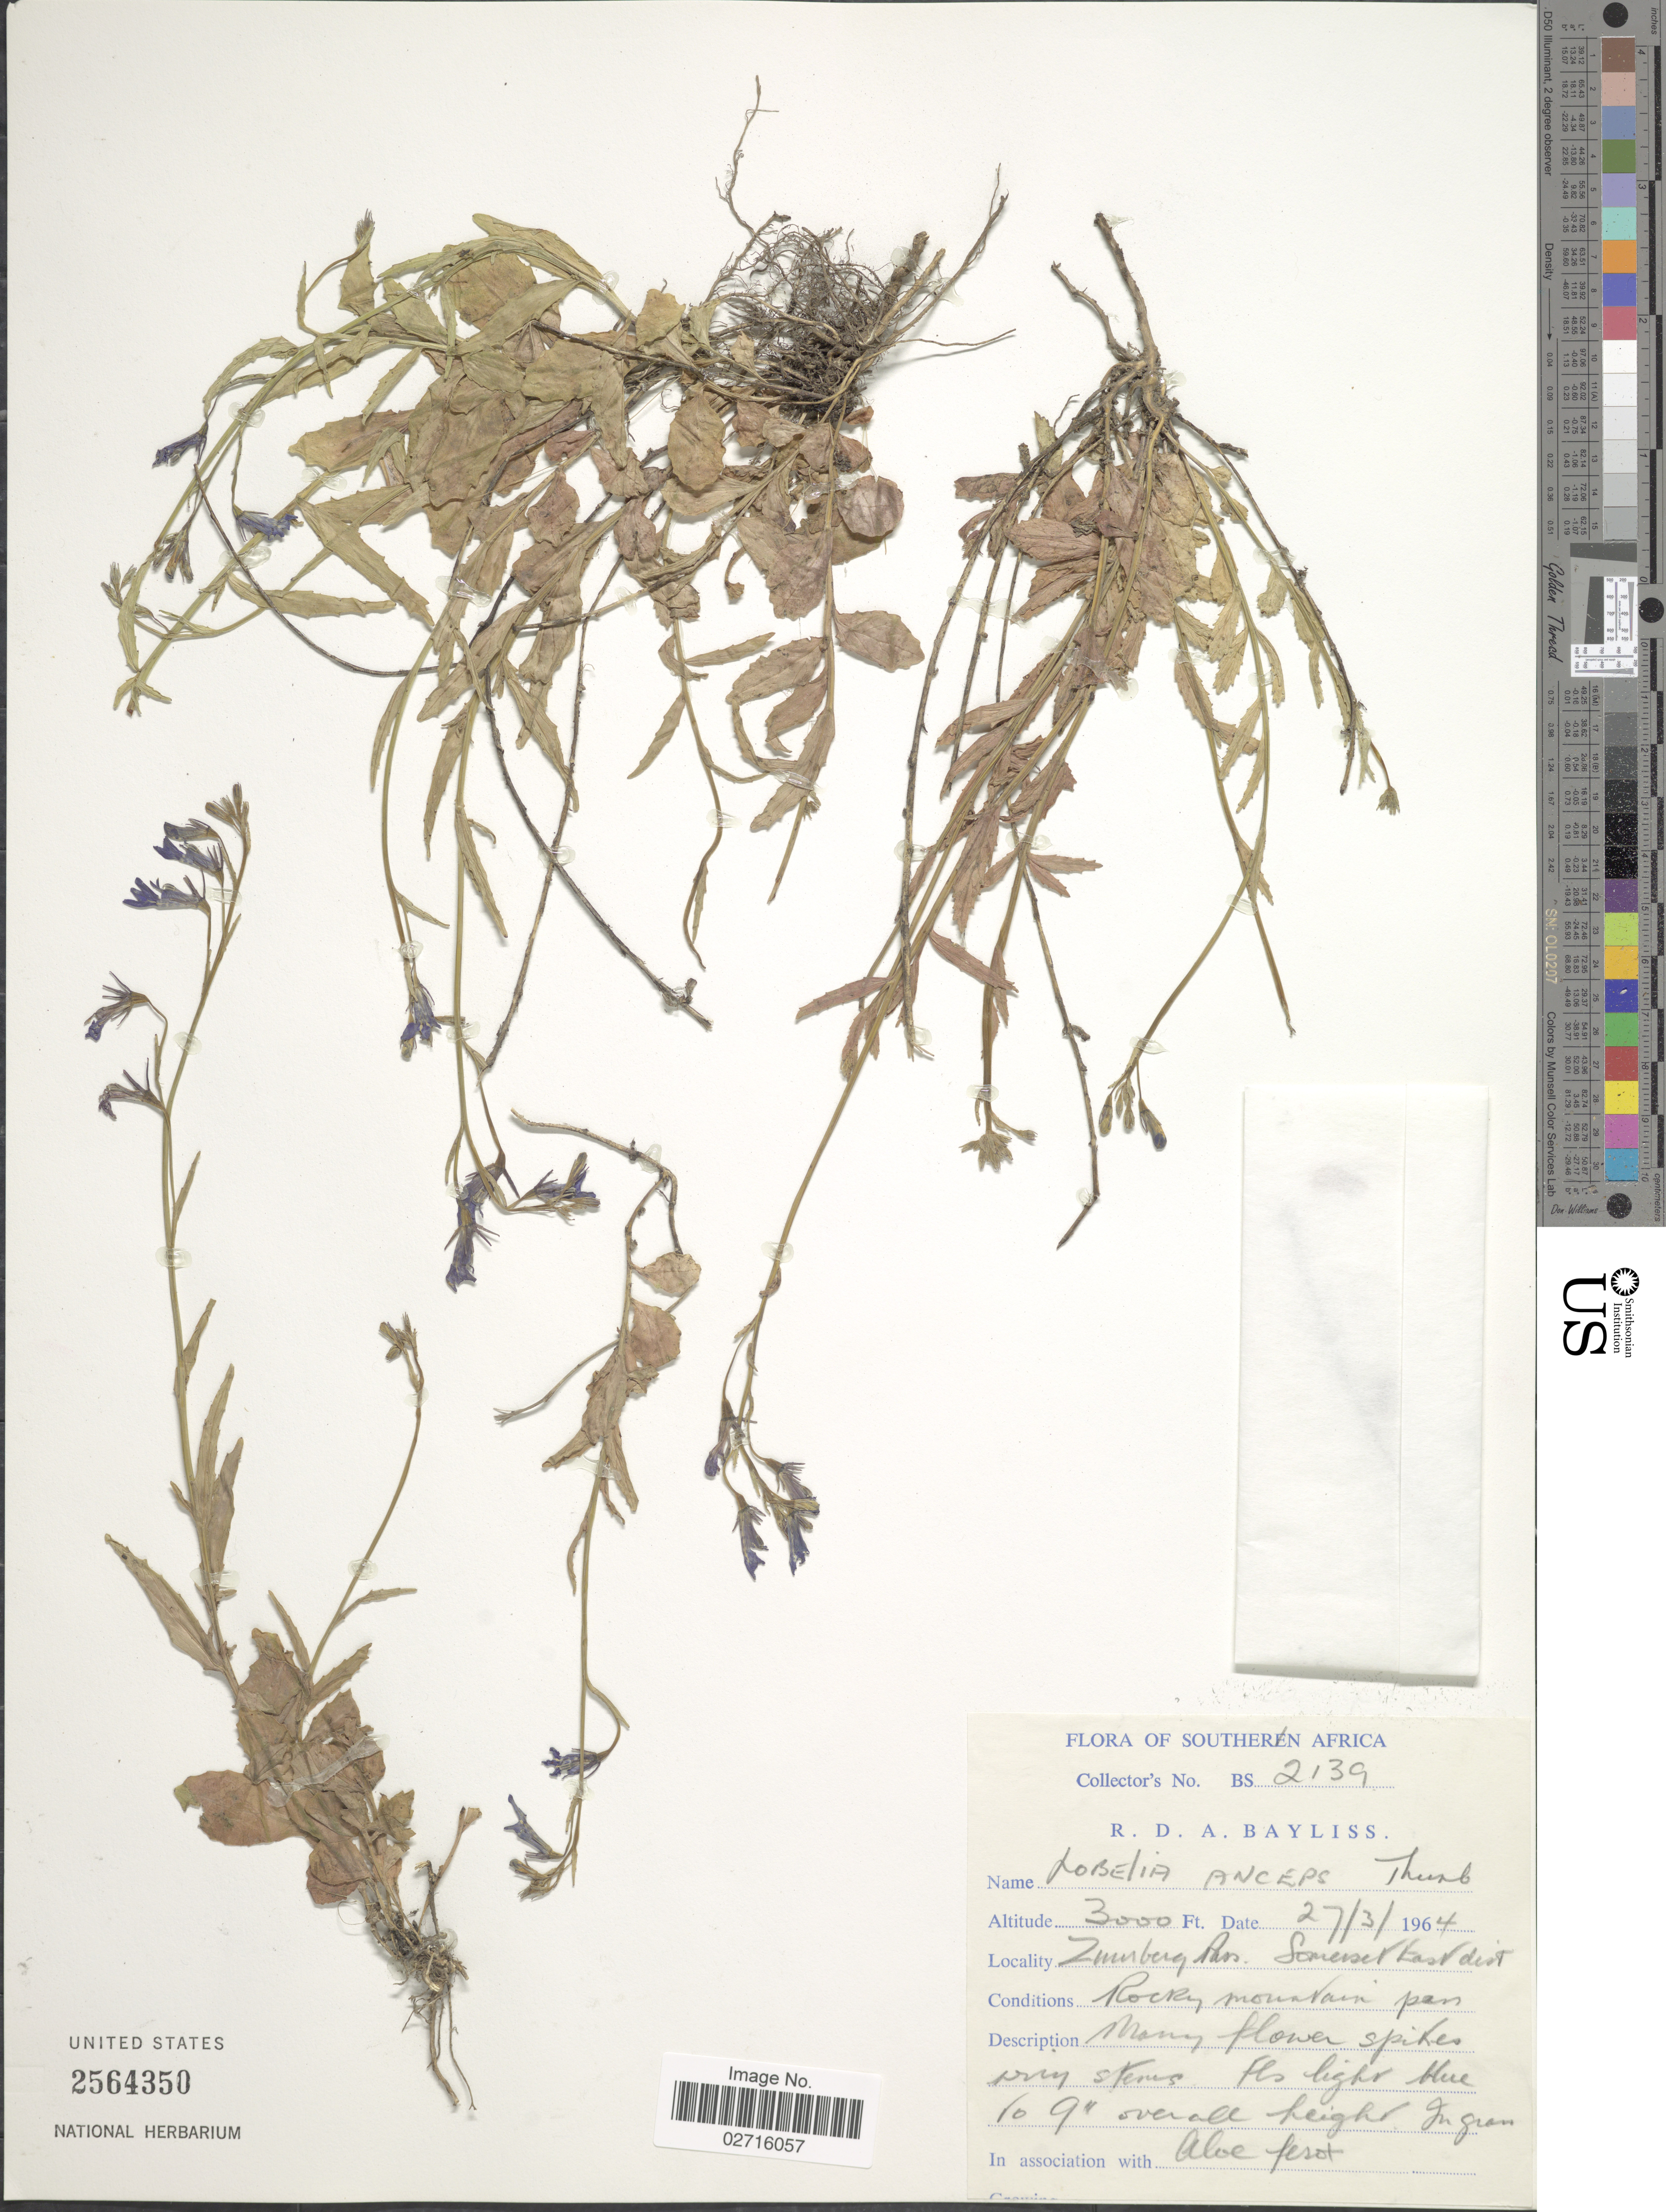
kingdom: Plantae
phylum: Tracheophyta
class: Magnoliopsida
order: Asterales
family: Campanulaceae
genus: Lobelia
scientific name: Lobelia anceps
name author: L. f.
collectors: R. Bayliss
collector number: BS 2139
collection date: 1964-03-27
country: South Africa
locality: Zuuberg Prov., Somerset East dist., Rocky mountain pass.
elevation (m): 914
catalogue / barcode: US 2564350